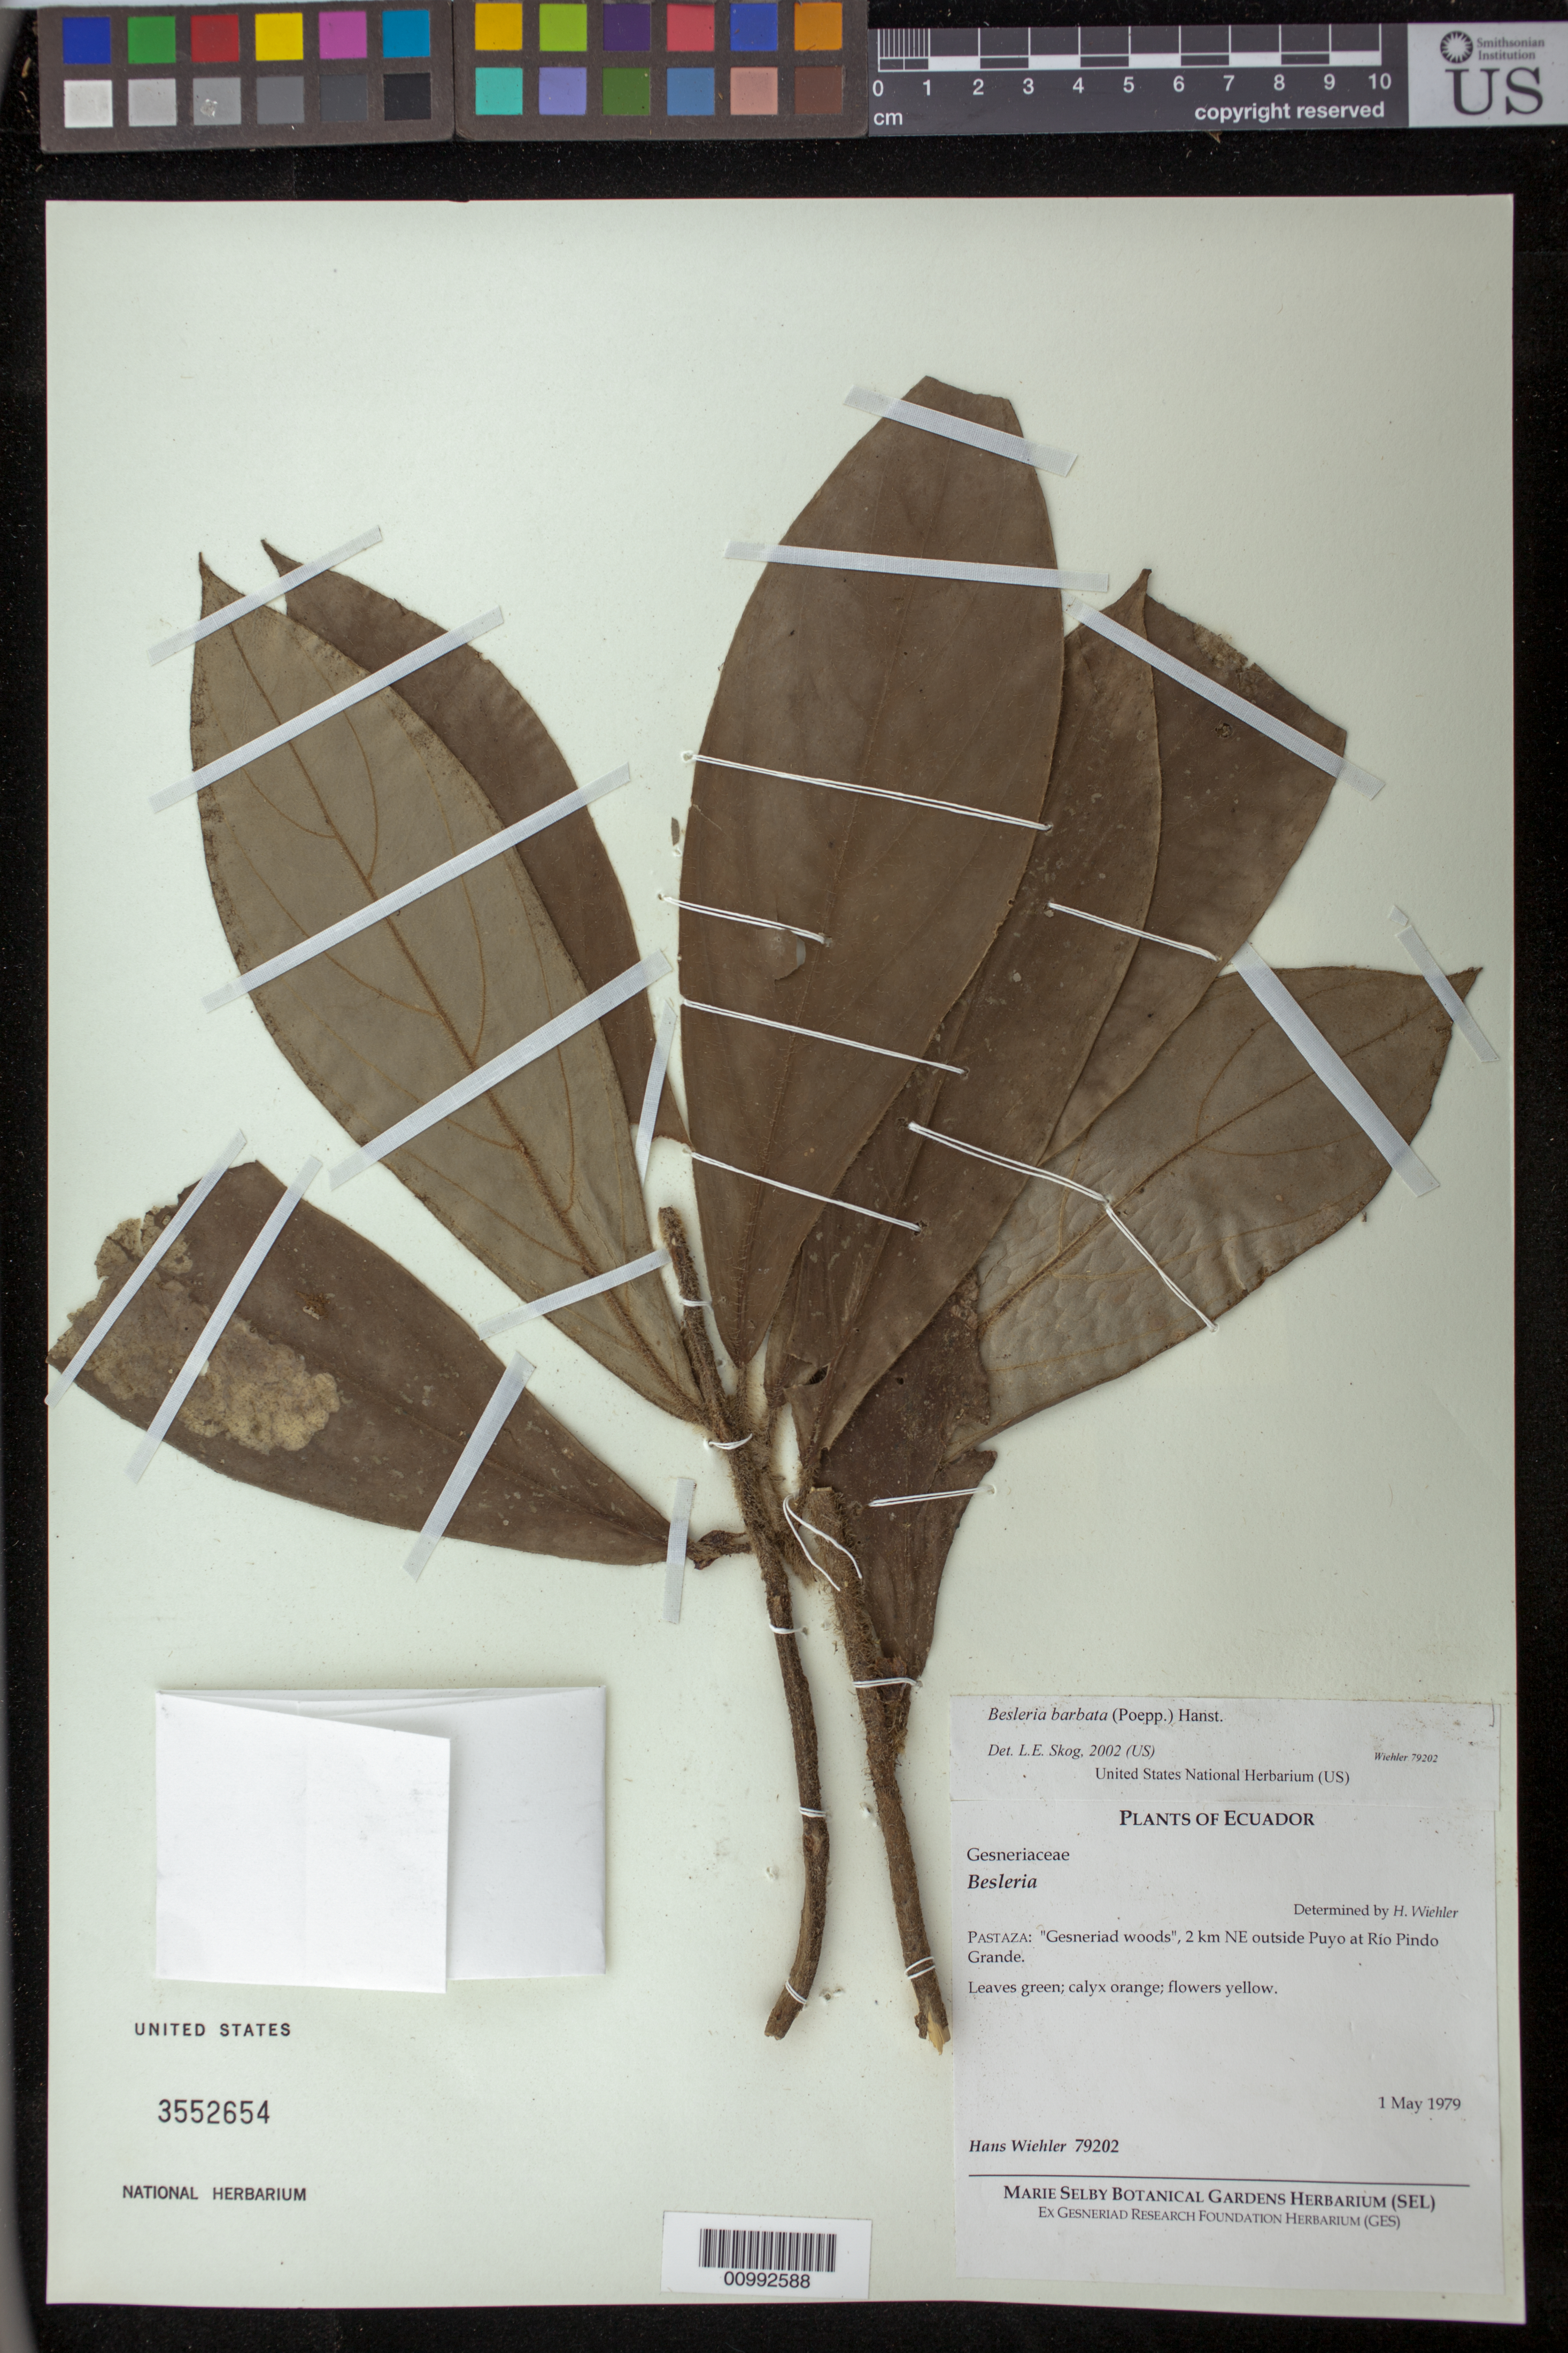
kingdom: Plantae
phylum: Tracheophyta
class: Magnoliopsida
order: Lamiales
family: Gesneriaceae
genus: Besleria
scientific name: Besleria barbata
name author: (Poepp.) Hanst.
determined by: Skog, Laurence E.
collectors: H. J. Wiehler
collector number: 79202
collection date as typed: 01 May 1979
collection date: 1979-05-01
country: Ecuador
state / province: Pastaza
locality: Pastaza: "Gesneriad woods", 2 km NE outside Puyo at Rio Pindo Grande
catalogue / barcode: US 3552654